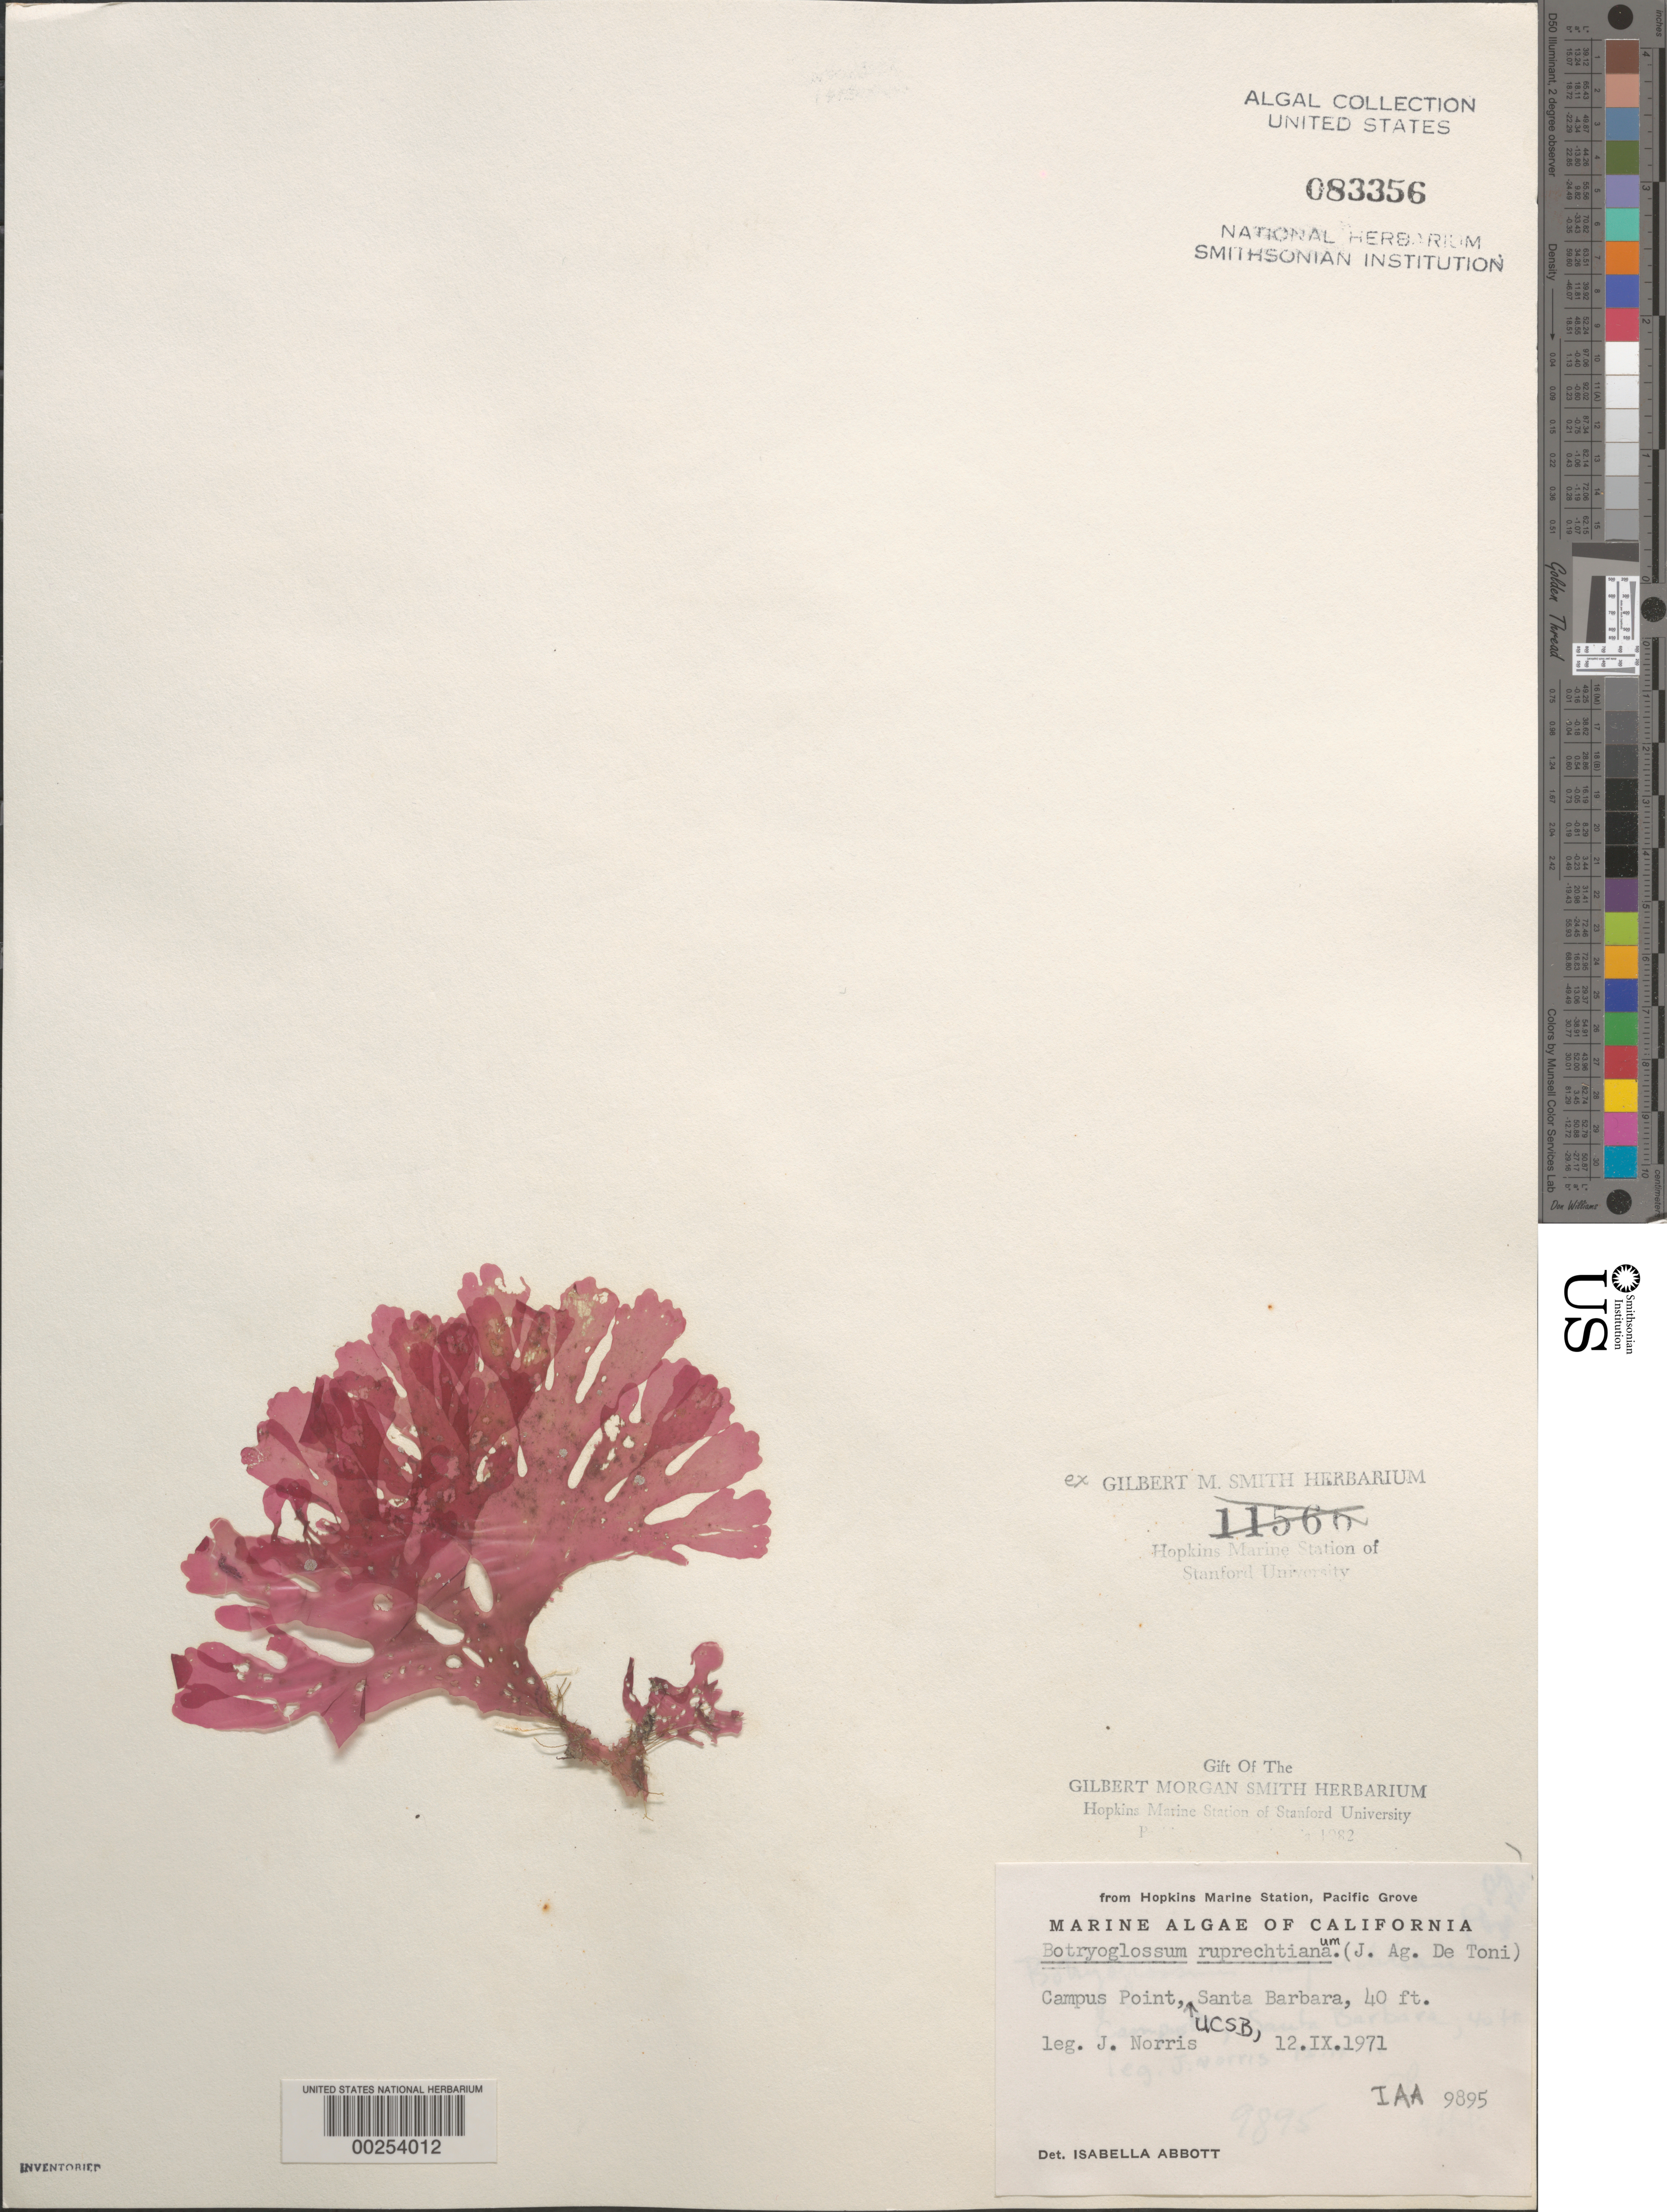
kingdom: Plantae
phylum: Rhodophyta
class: Florideophyceae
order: Ceramiales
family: Delesseriaceae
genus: Cryptopleura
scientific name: Cryptopleura ruprechtiana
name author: (J. Agardh) Kylin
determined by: Algae name updating Project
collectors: J. N. Norris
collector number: IAA 9895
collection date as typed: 12 Sep 1971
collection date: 1971-09-12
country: United States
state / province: California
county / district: Santa Barbara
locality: Santa Barbara, University of California, Campus Point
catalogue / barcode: US 83356